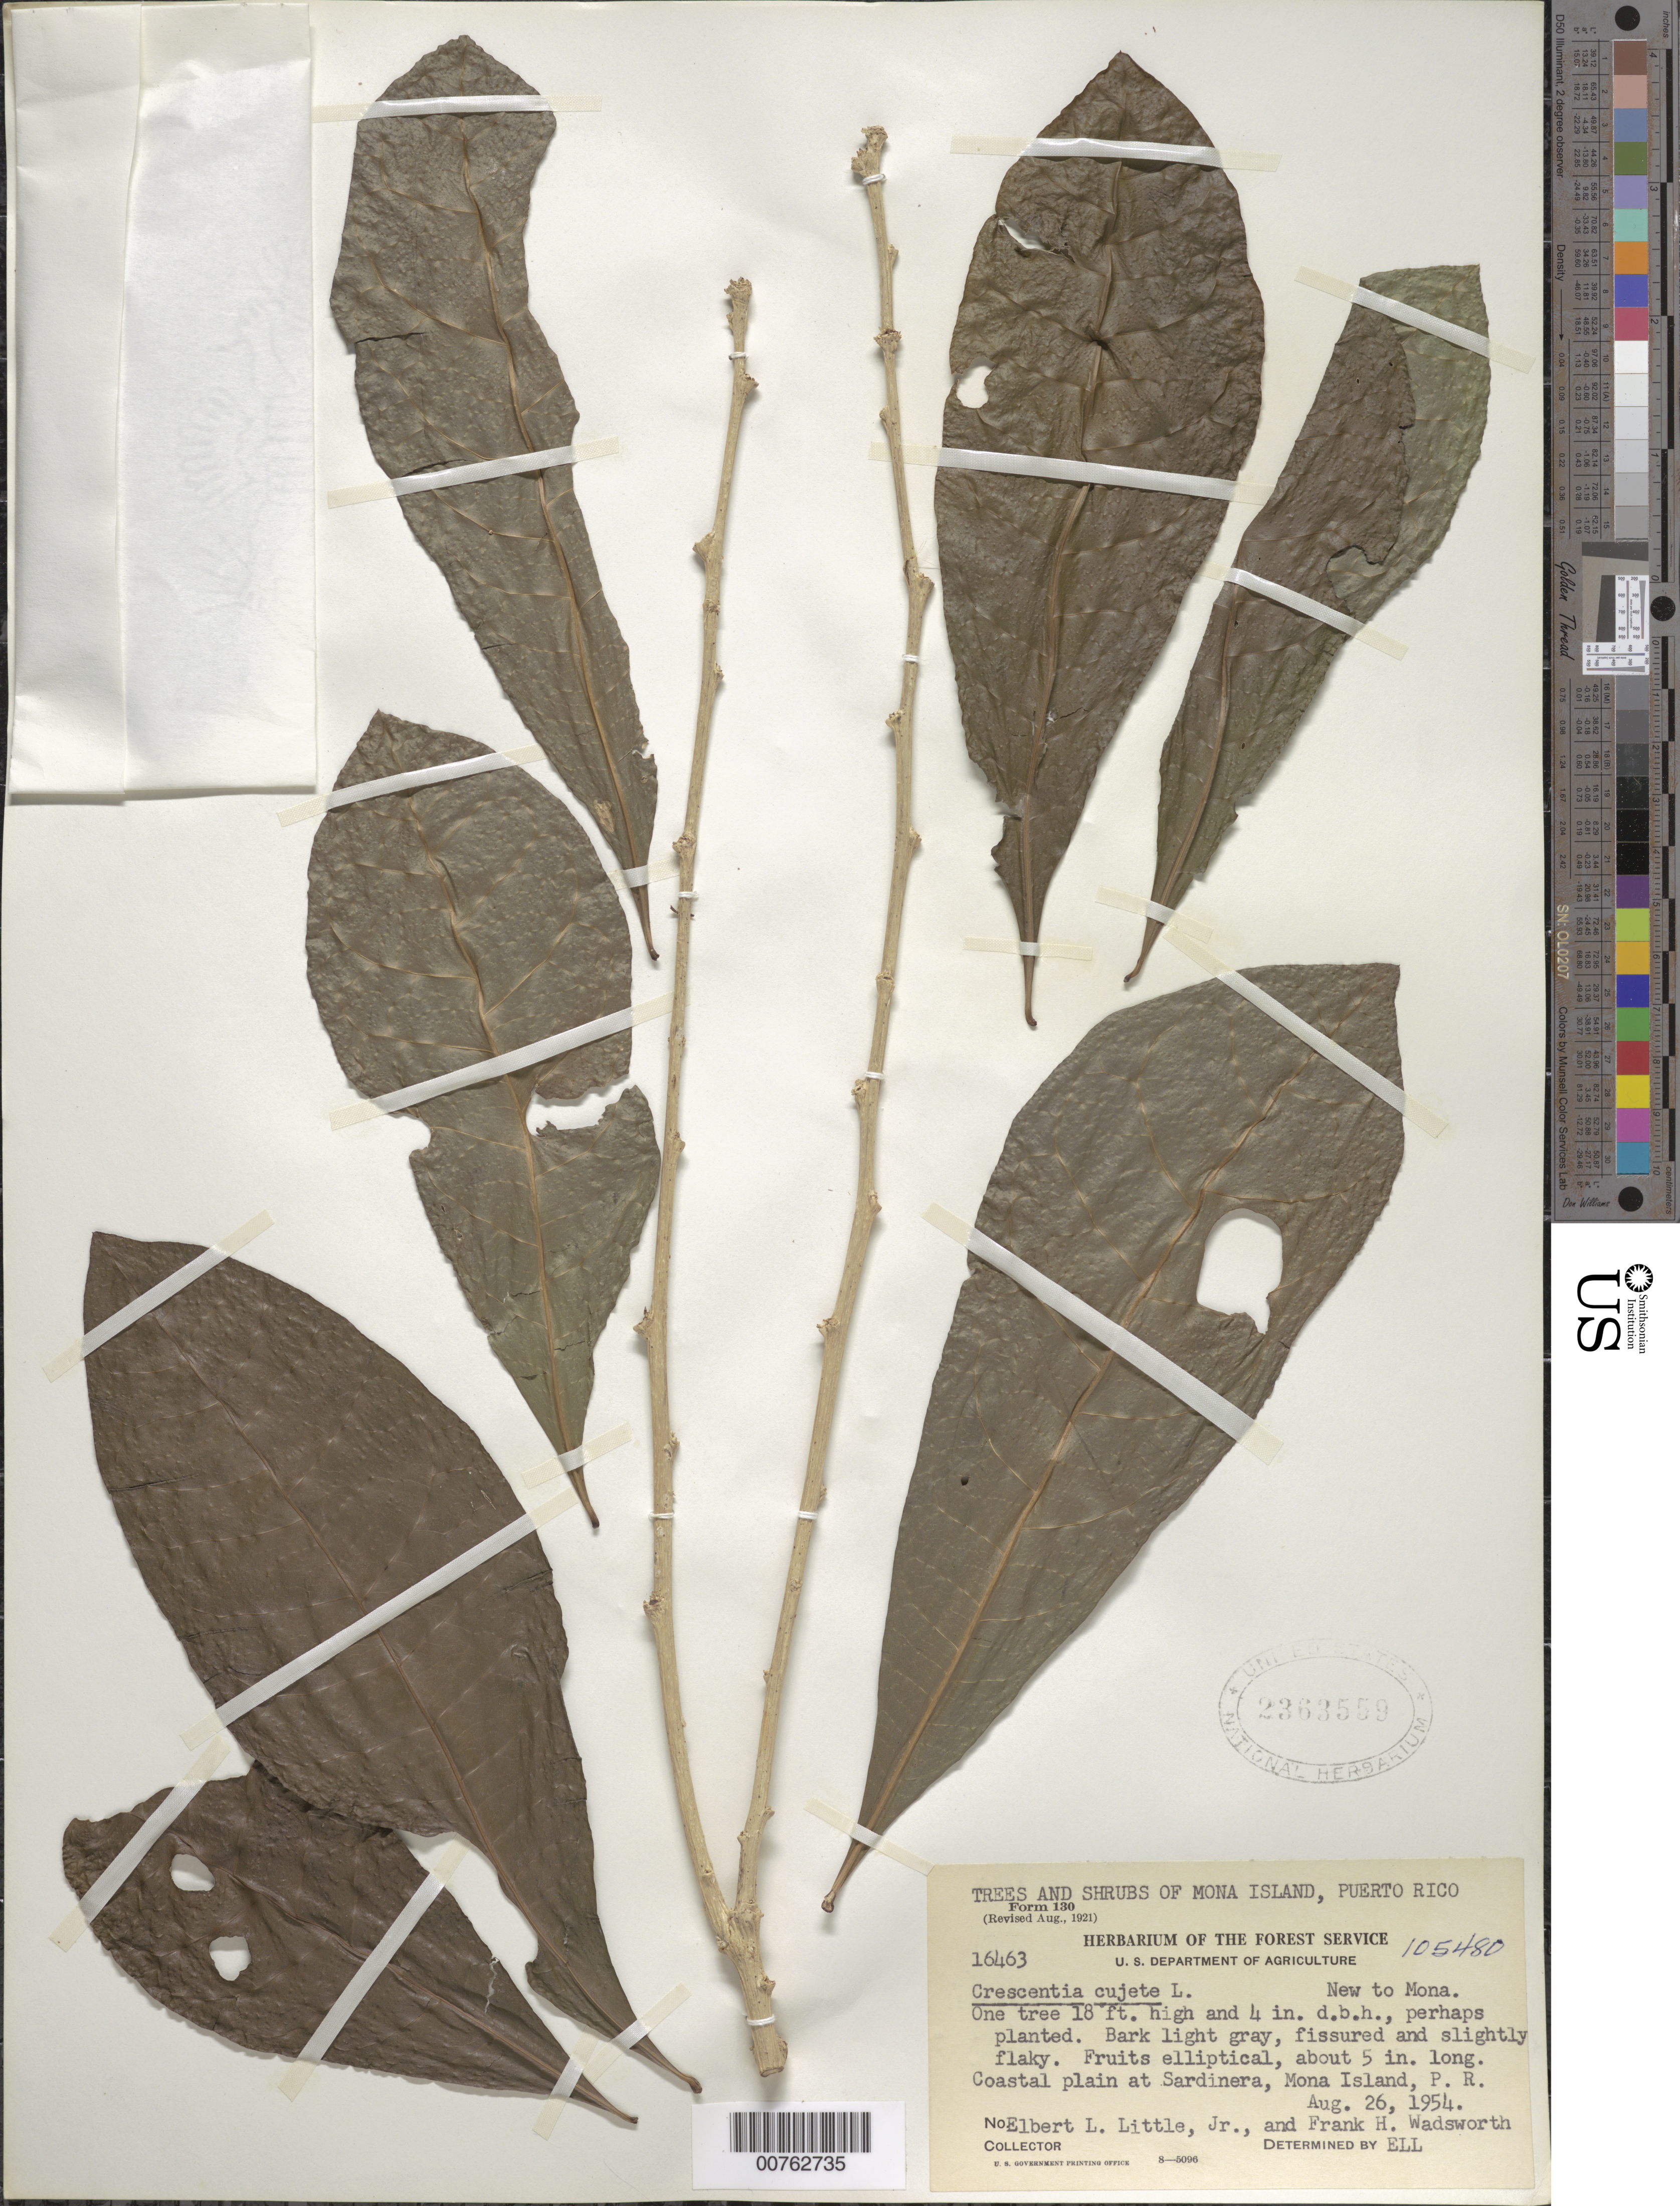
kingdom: Plantae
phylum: Tracheophyta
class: Magnoliopsida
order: Lamiales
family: Bignoniaceae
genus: Crescentia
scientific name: Crescentia cujete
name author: L.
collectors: E. L. Little & F. Wadsworth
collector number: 16463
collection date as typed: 26 Aug 1954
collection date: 1954-08-26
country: Puerto Rico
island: Mona I.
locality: At Sardinera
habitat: Coastal plain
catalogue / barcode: US 2363559